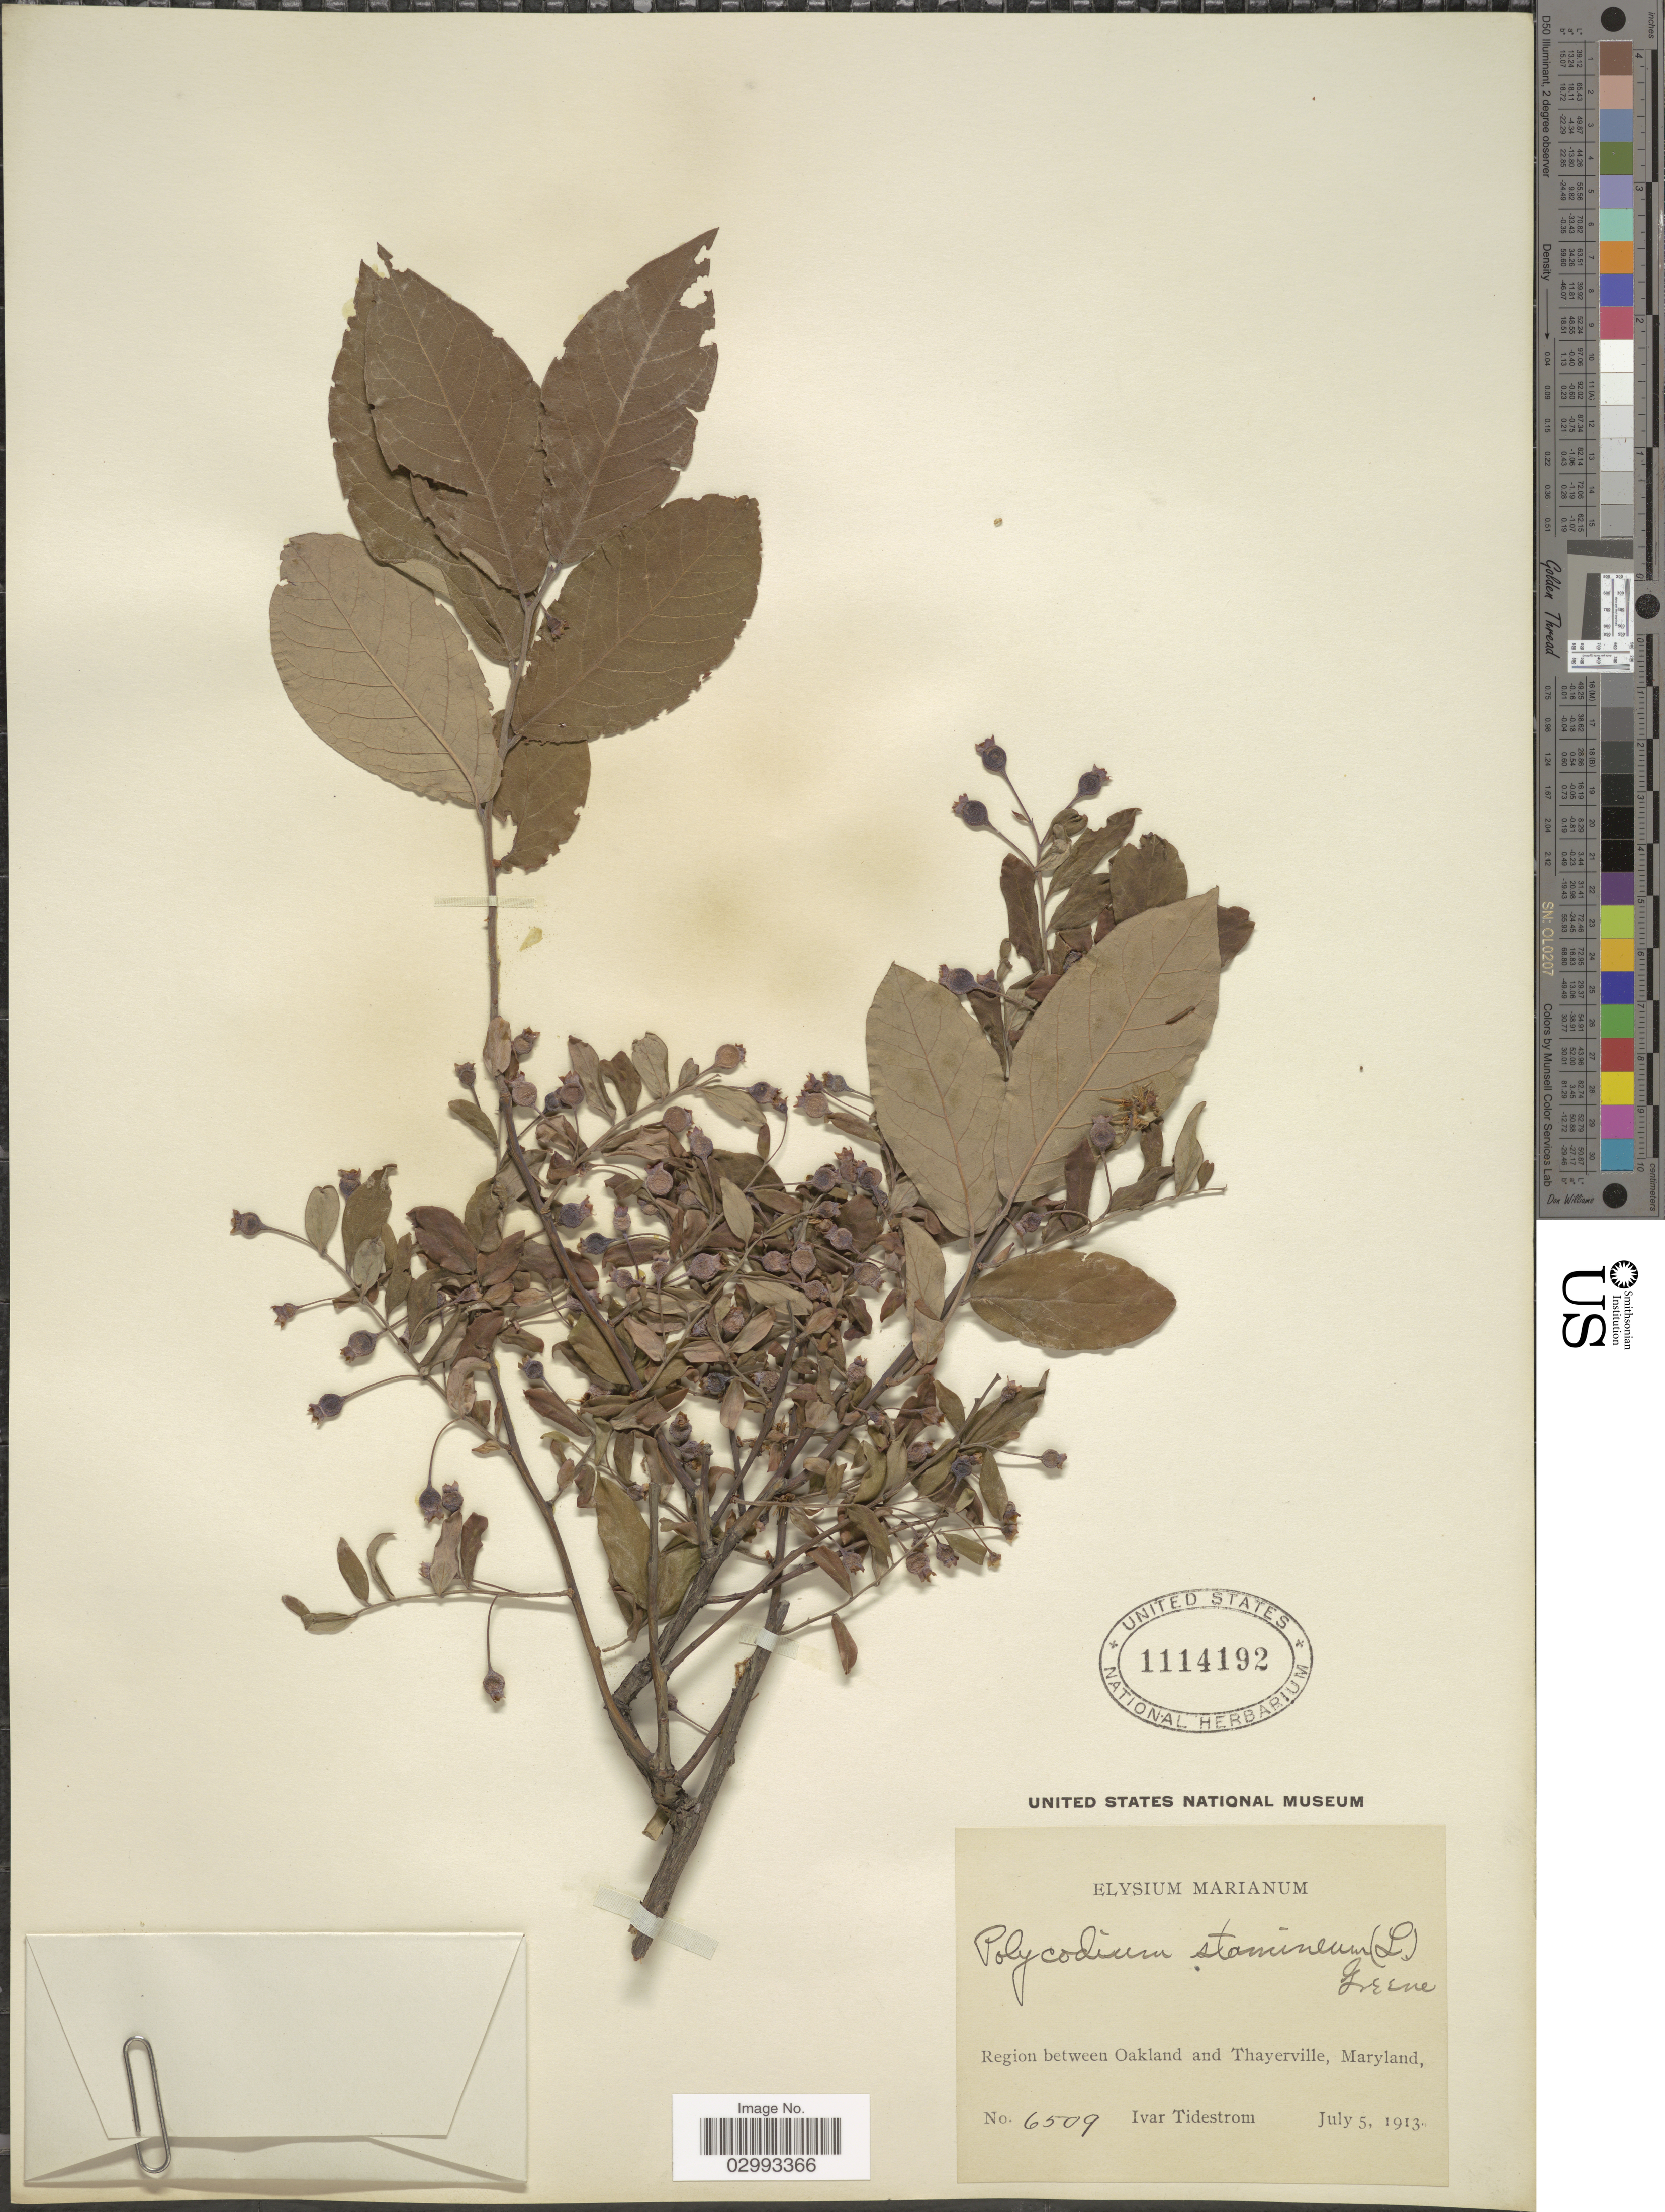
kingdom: Plantae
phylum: Tracheophyta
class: Magnoliopsida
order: Ericales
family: Ericaceae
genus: Polycodium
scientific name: Polycodium stamineum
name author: (L.) Greene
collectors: I. F. Tidestrom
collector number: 6509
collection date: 1913-07-05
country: United States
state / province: Maryland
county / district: Garrett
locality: Region between Oakland and Thayerville.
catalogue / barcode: US 1114192